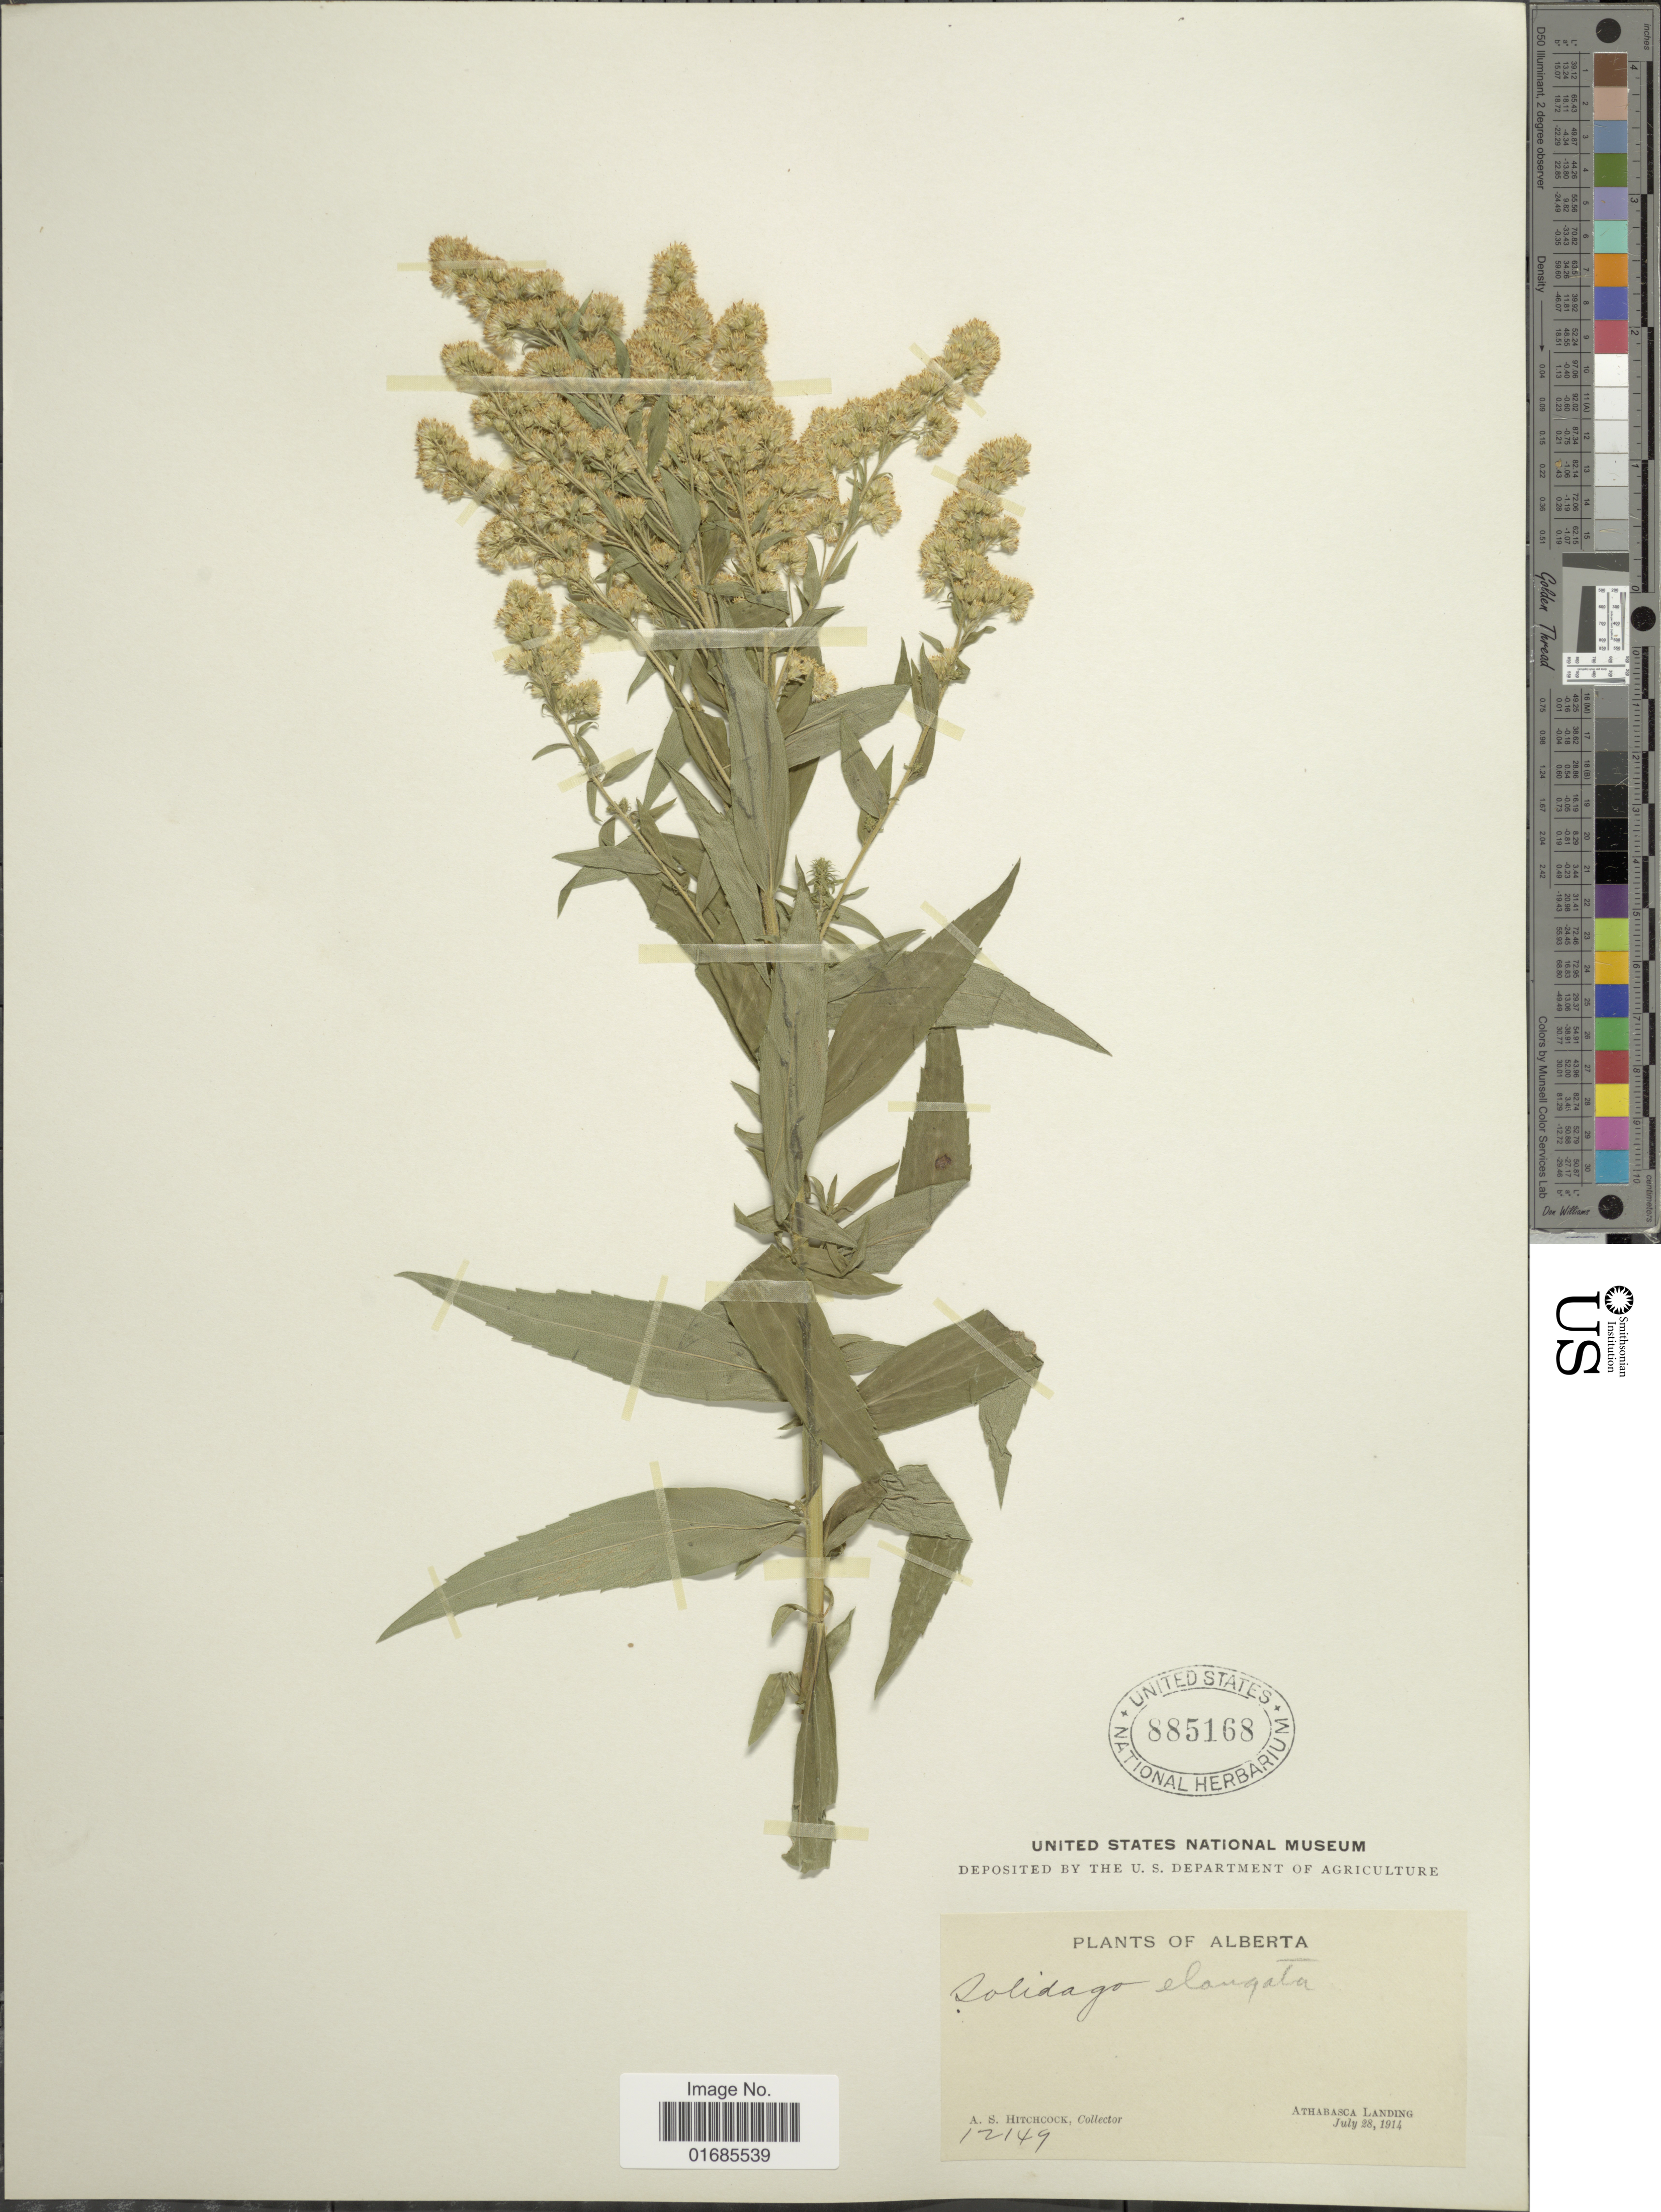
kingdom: Plantae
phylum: Tracheophyta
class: Magnoliopsida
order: Asterales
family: Asteraceae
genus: Solidago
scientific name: Solidago canadensis var. salebrosa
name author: (Piper) M.E. Jones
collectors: A. S. Hitchcock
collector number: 12149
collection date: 1914-07-28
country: Canada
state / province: Alberta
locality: Athabasca Landing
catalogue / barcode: US 885168